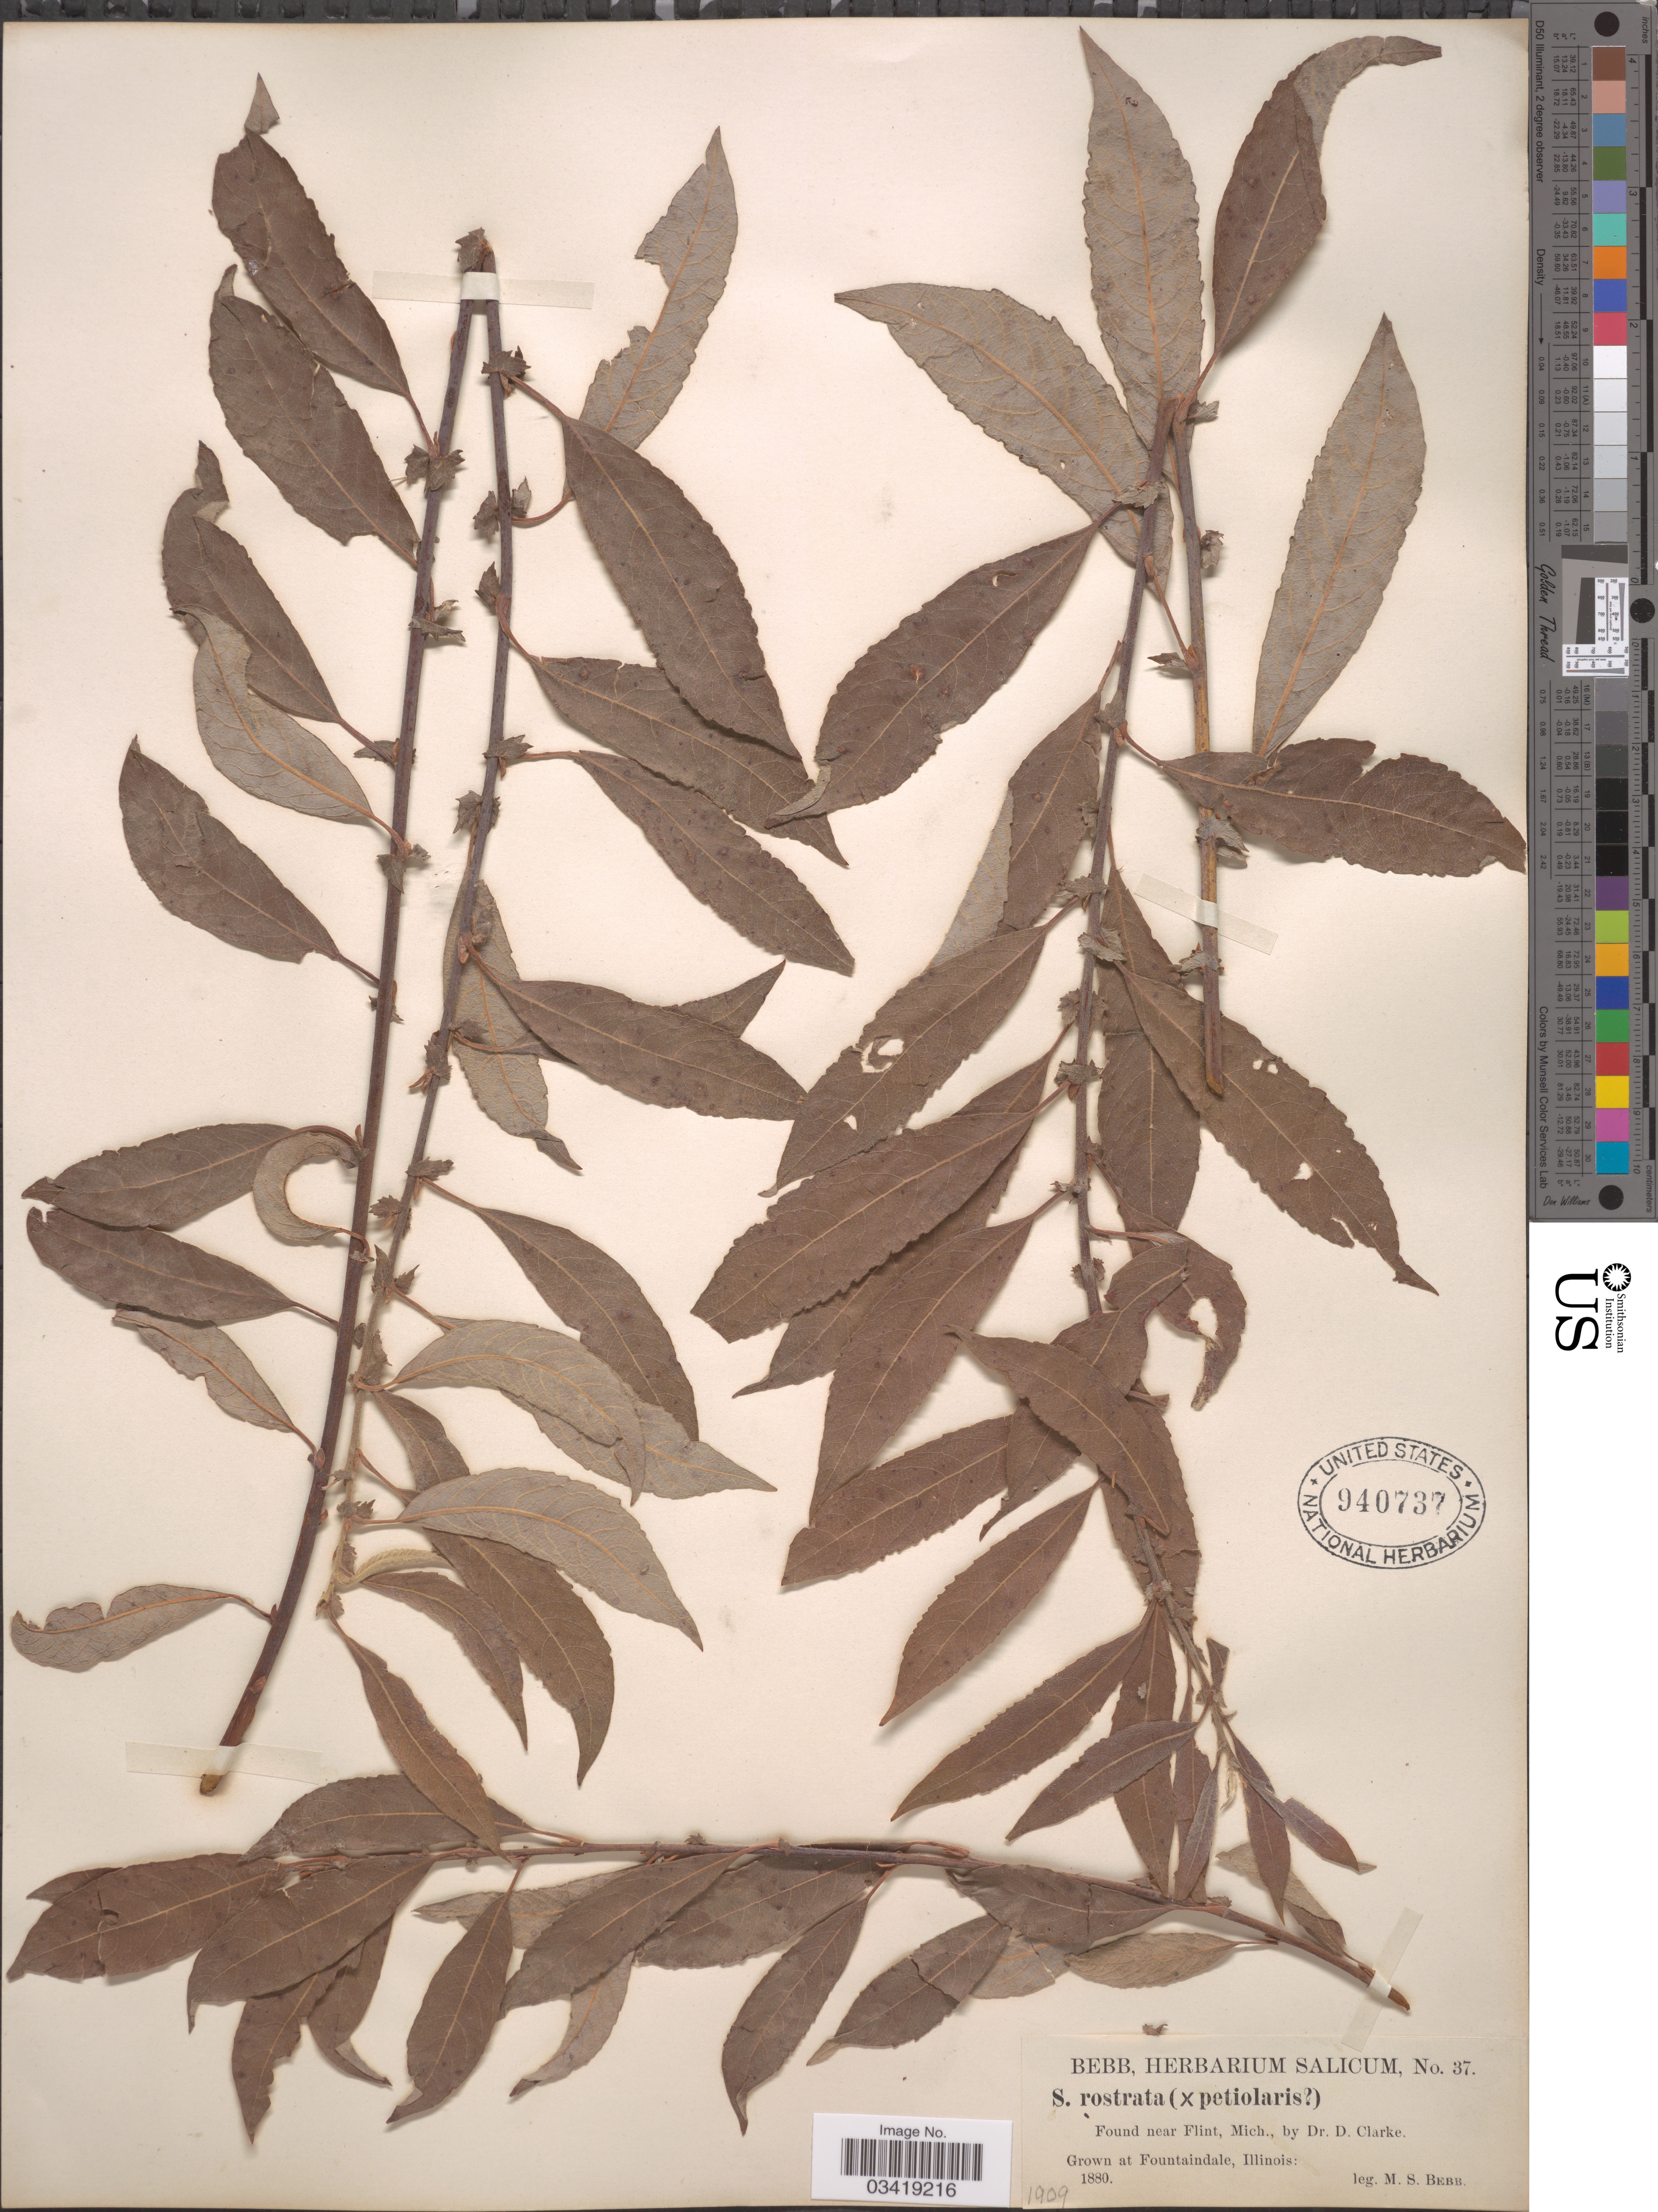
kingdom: Plantae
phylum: Tracheophyta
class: Magnoliopsida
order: Malpighiales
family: Salicaceae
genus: Salix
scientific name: Salix bebbiana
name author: Sarg.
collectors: M. Bebb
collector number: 37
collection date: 1880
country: United States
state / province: Illinois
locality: Grown at Fountaindale.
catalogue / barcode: US 940737